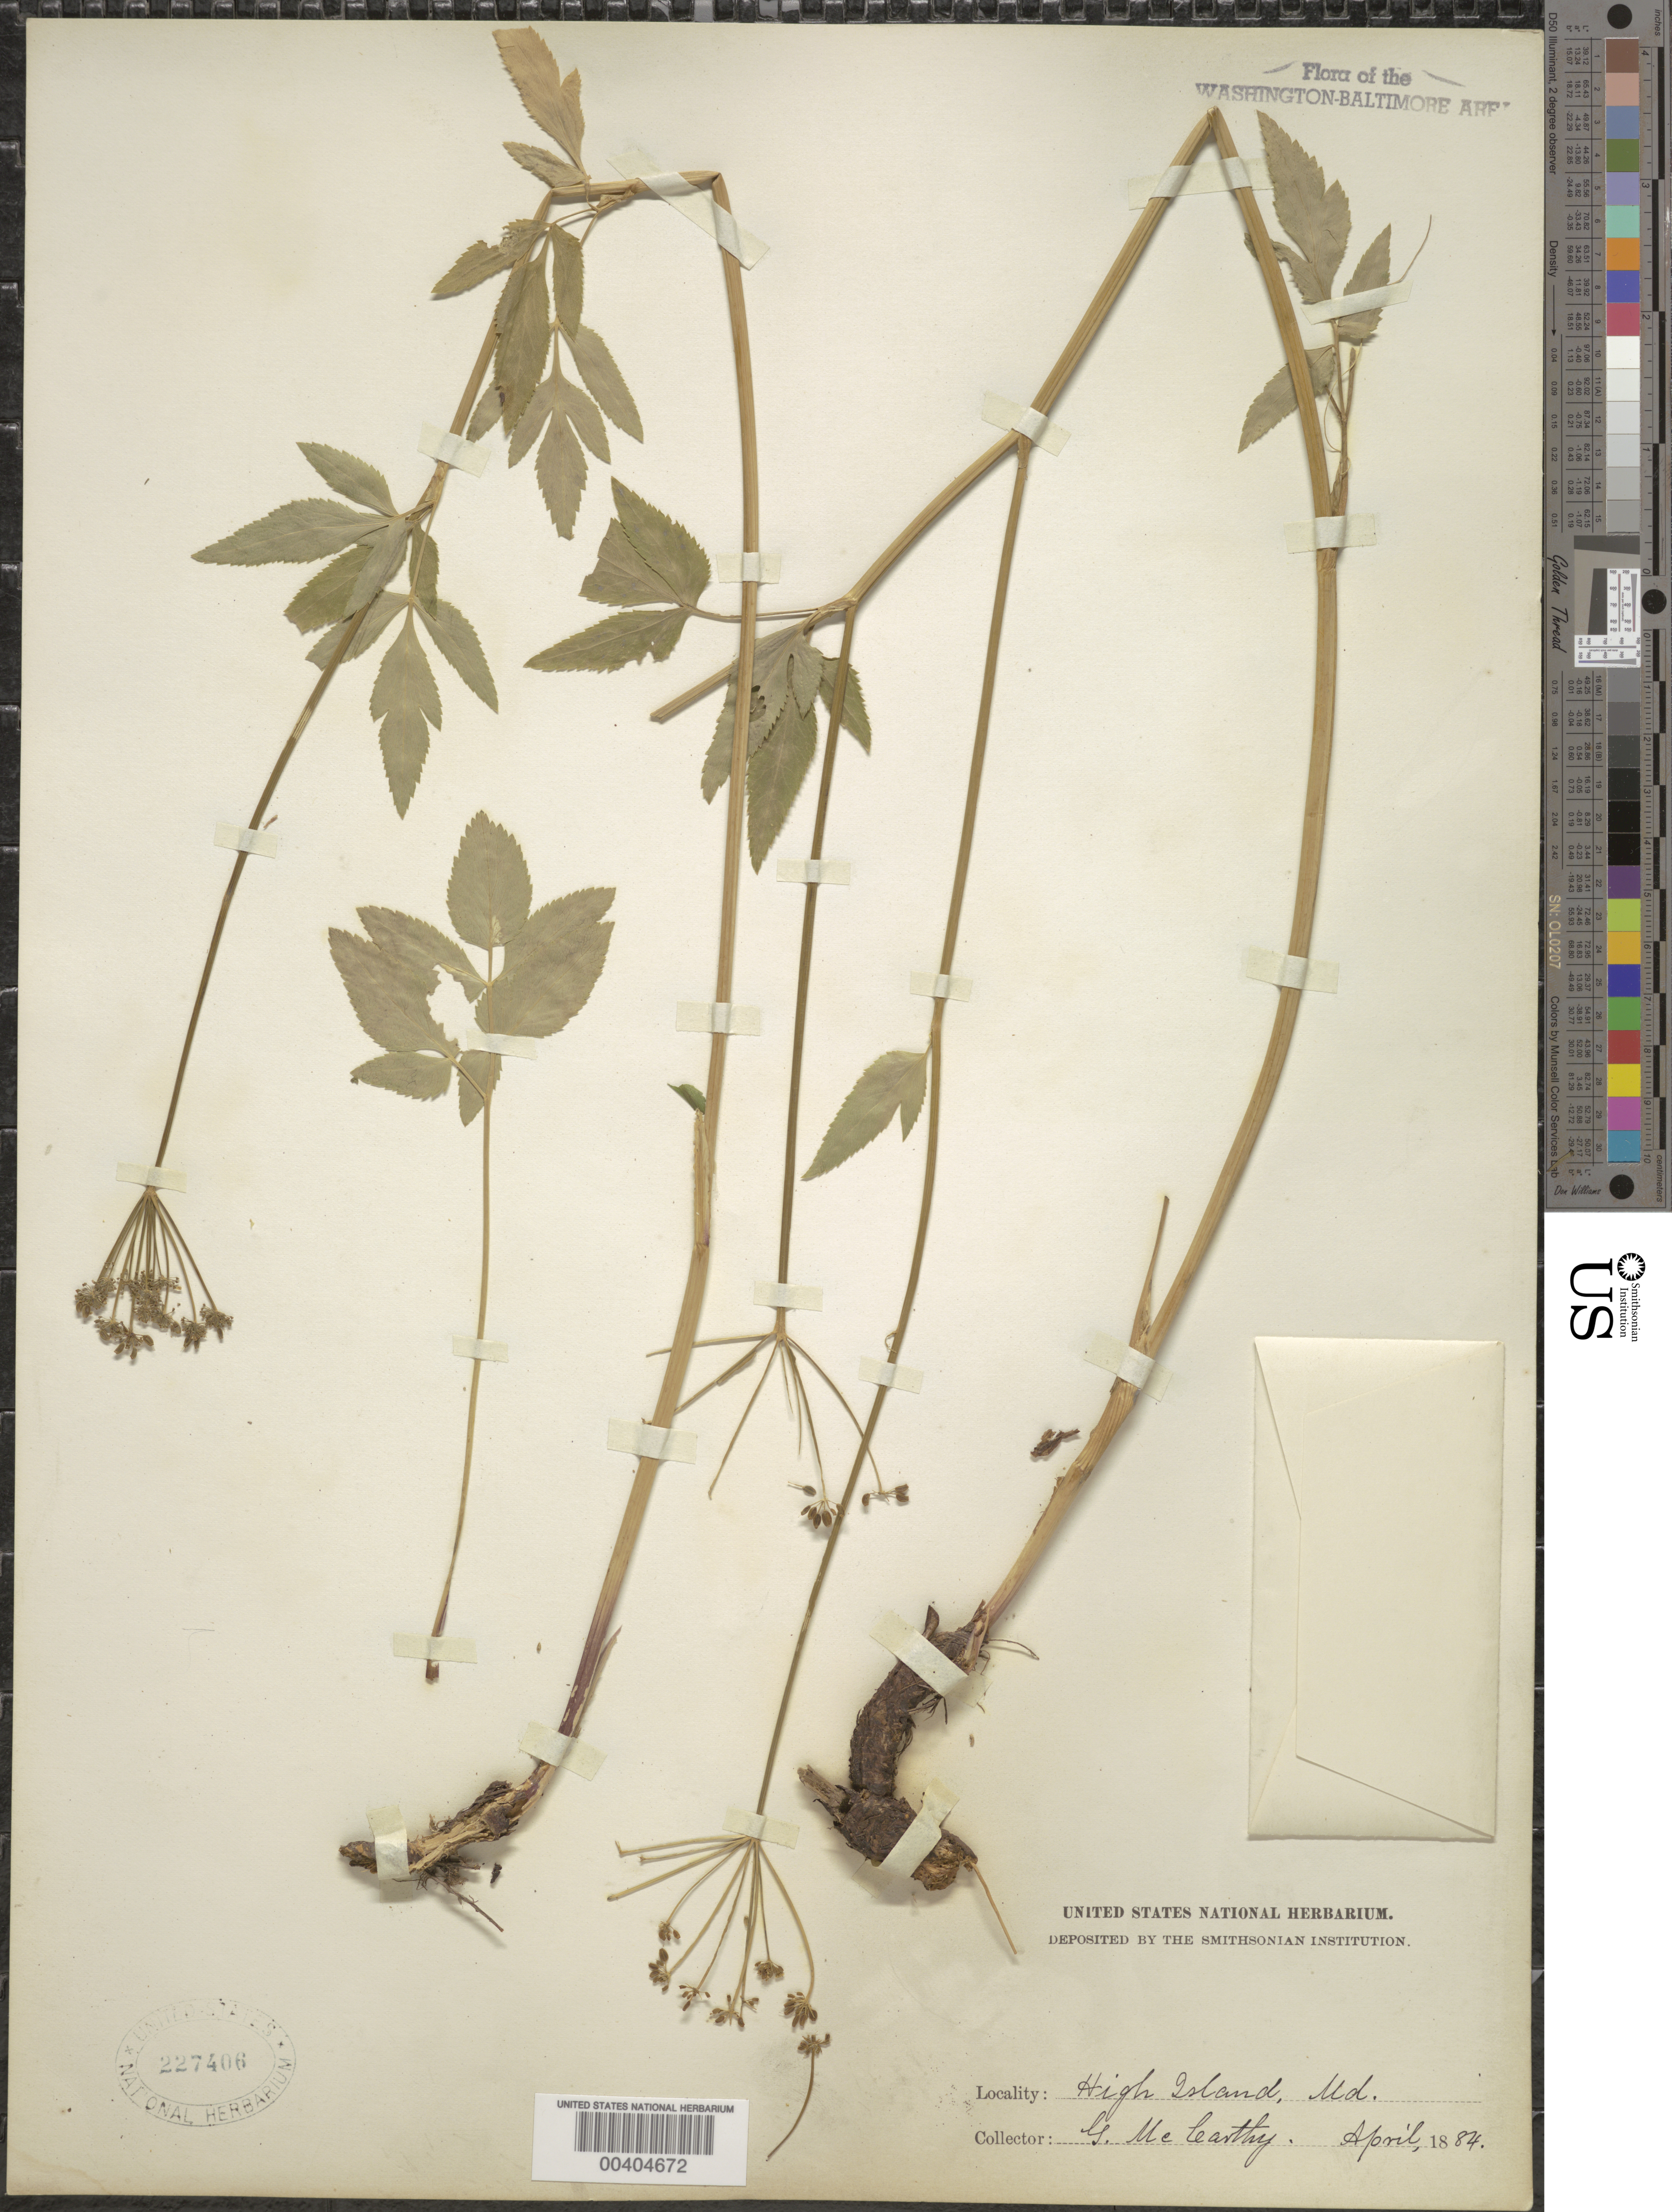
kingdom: Plantae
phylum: Tracheophyta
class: Magnoliopsida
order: Apiales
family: Apiaceae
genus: Zizia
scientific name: Zizia aurea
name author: (L.) Koch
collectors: G. McCarthy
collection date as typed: Apr 1884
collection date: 1884-04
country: United States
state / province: Maryland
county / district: Montgomery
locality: High Island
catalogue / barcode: US 227406